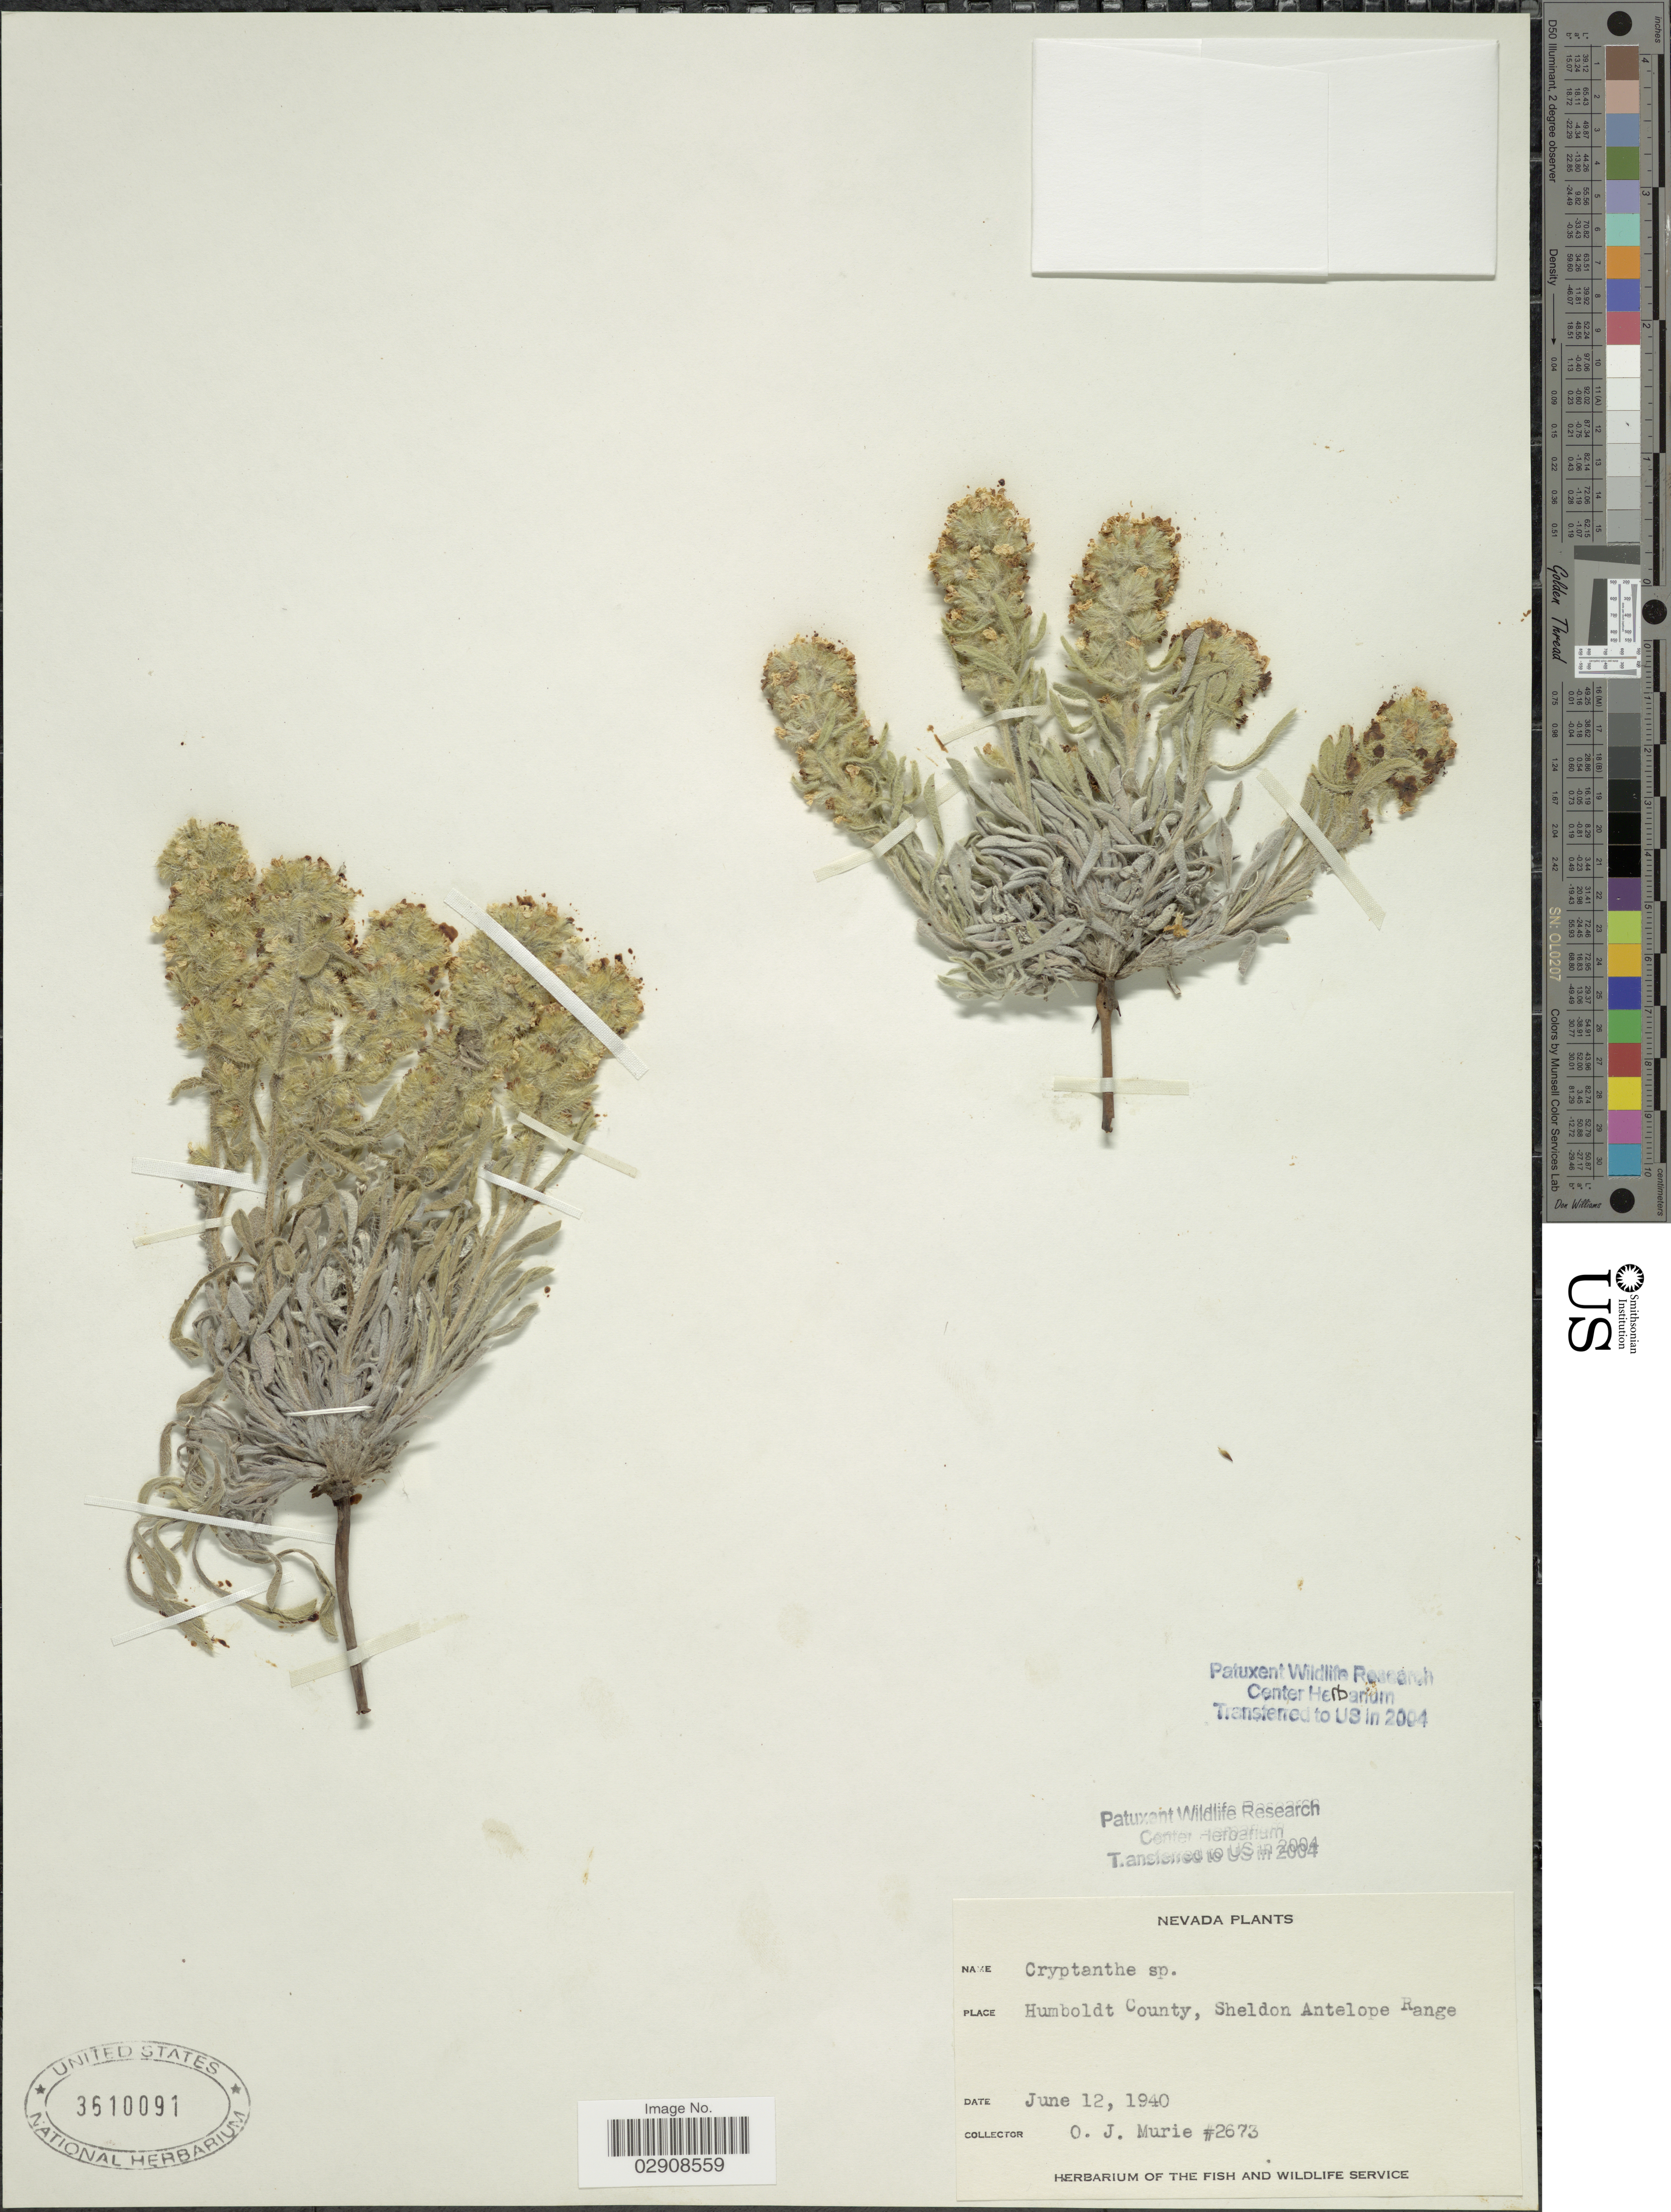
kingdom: Plantae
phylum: Tracheophyta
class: Magnoliopsida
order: Boraginales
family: Boraginaceae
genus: Cryptantha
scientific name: Cryptantha sp.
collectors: O. Murie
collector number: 2673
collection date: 1940-06-12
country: United States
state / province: Nevada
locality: Humboldt County, Sheldon Antelope Range.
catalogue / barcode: US 3610091